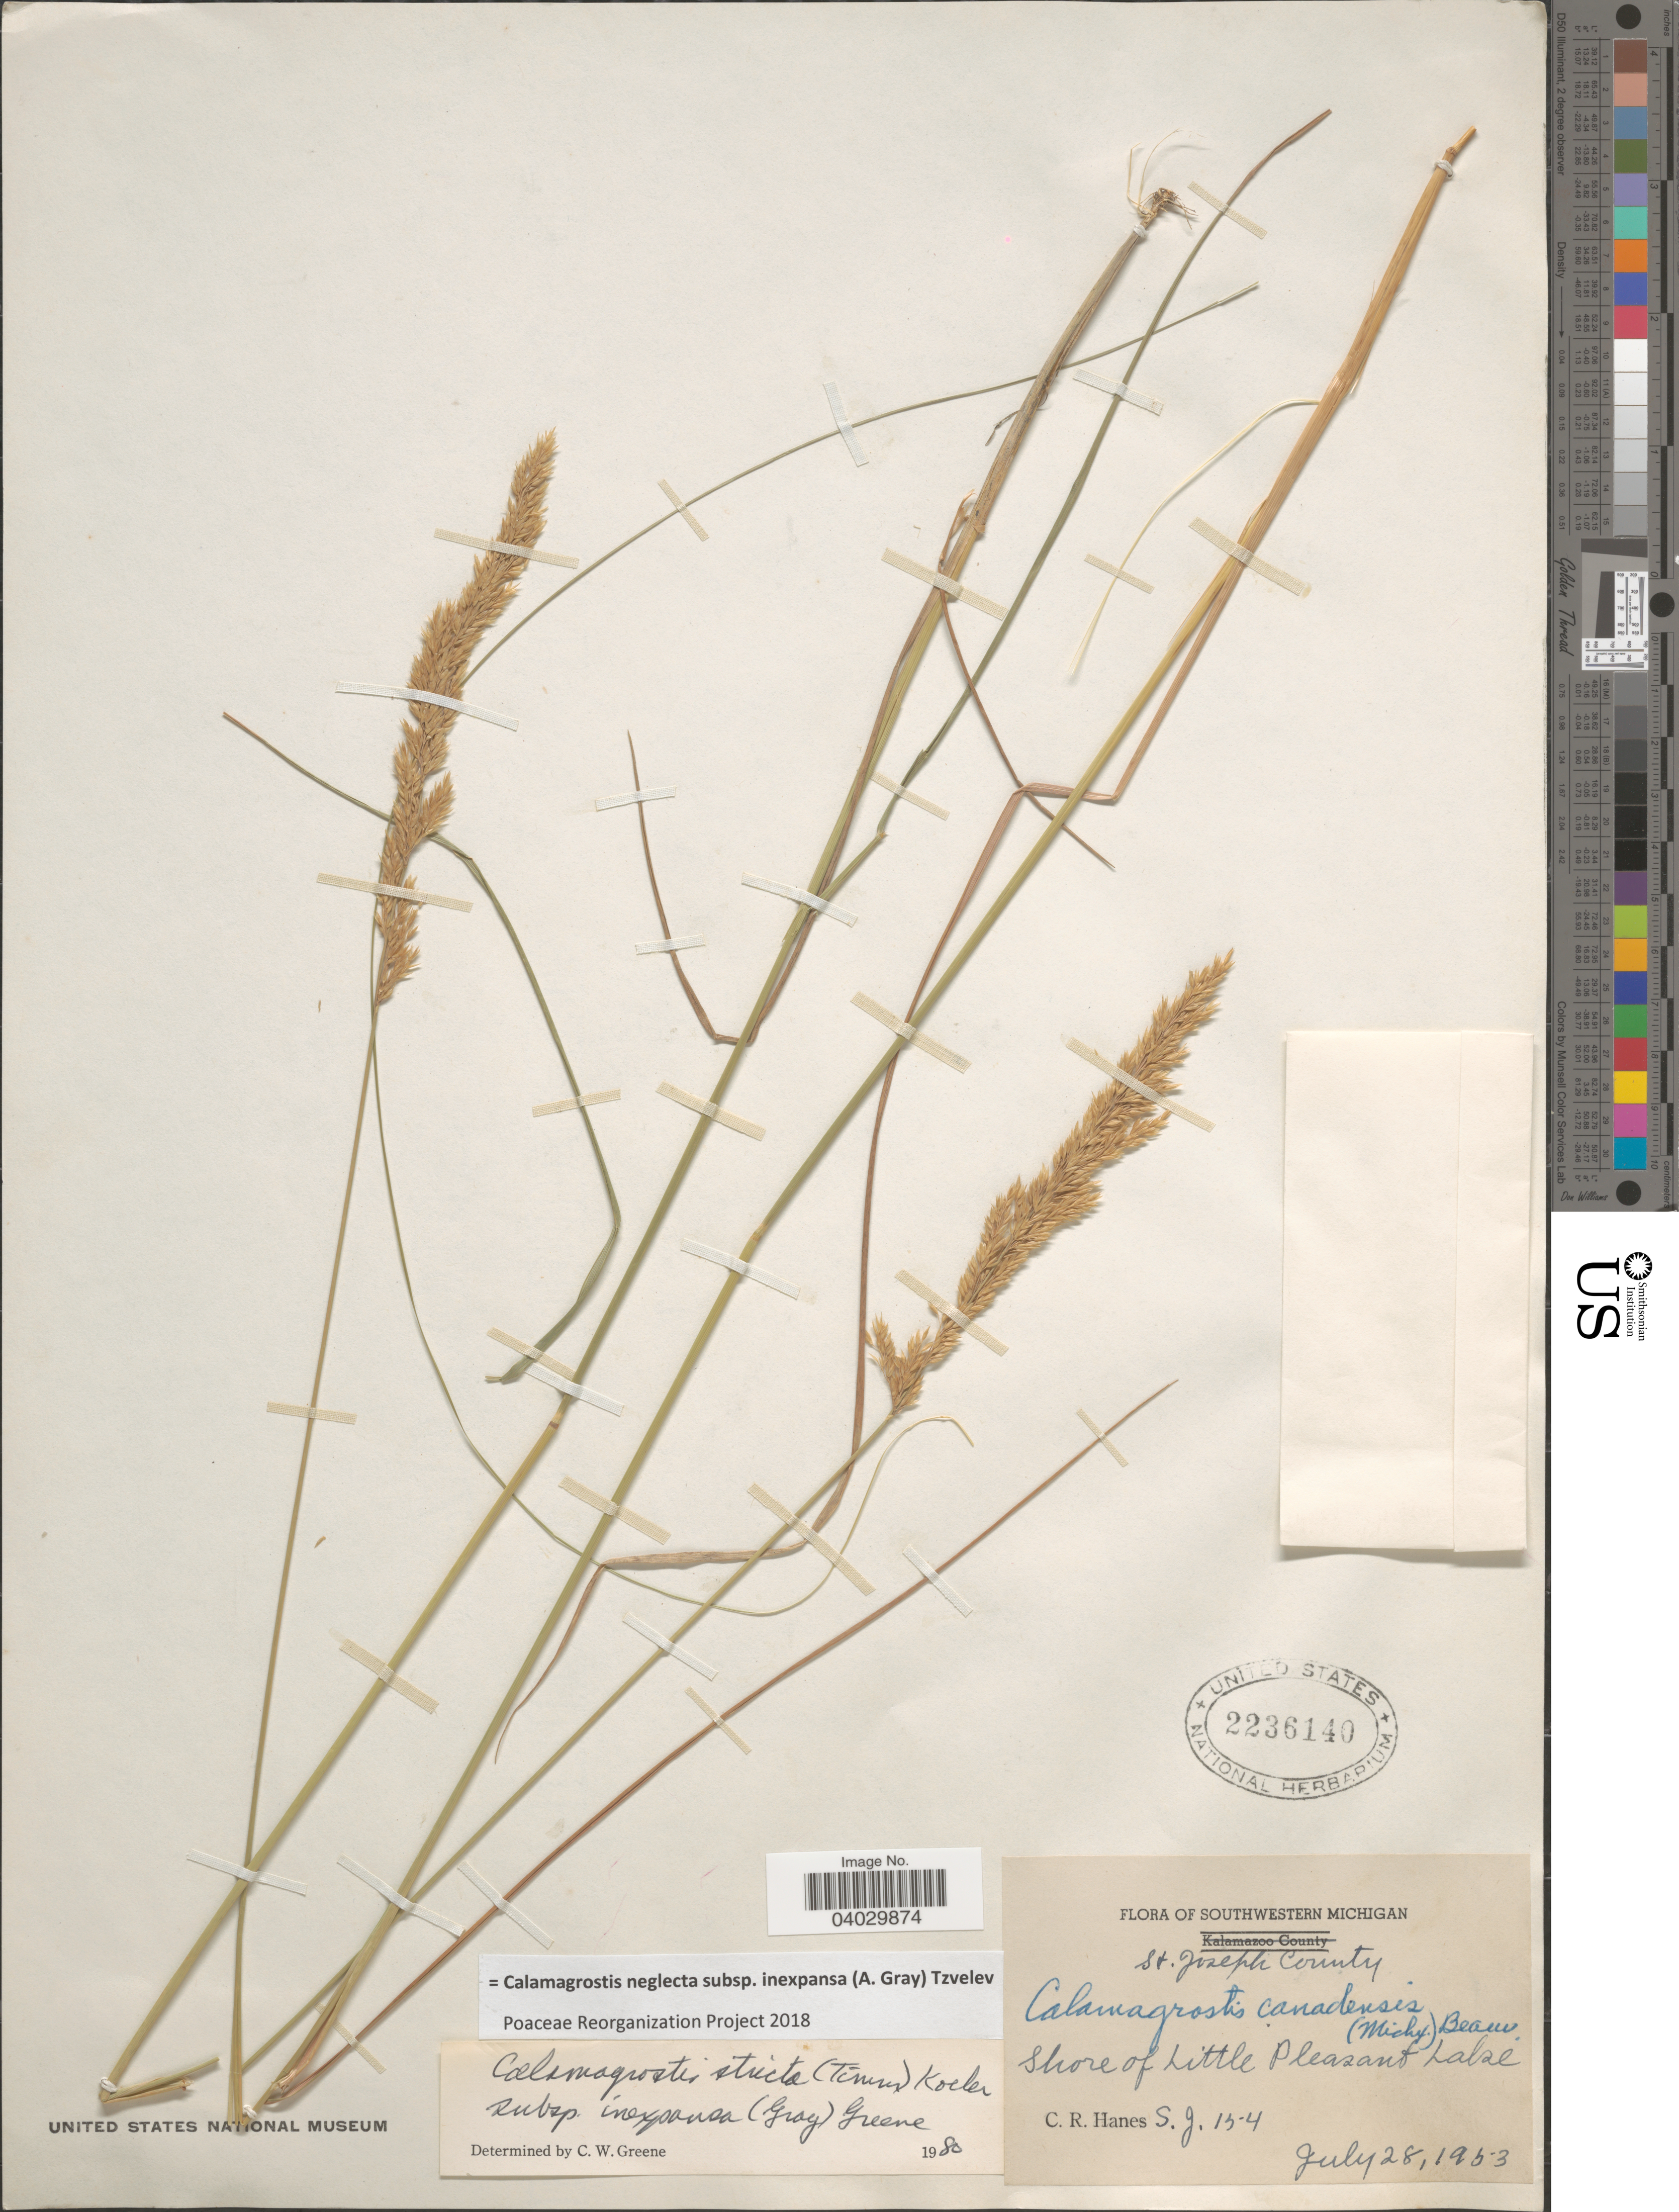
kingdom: Plantae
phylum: Tracheophyta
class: Liliopsida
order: Poales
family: Poaceae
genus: Calamagrostis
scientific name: Calamagrostis neglecta subsp. inexpansa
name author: (A. Gray) Tzvelev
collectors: C. Hanes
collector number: S.J. 154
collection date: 1953-07-28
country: United States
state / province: Michigan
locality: Southwestern Michigan. St. Joseph County. Shore of Little Pleasant Lake.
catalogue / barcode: US 2236140